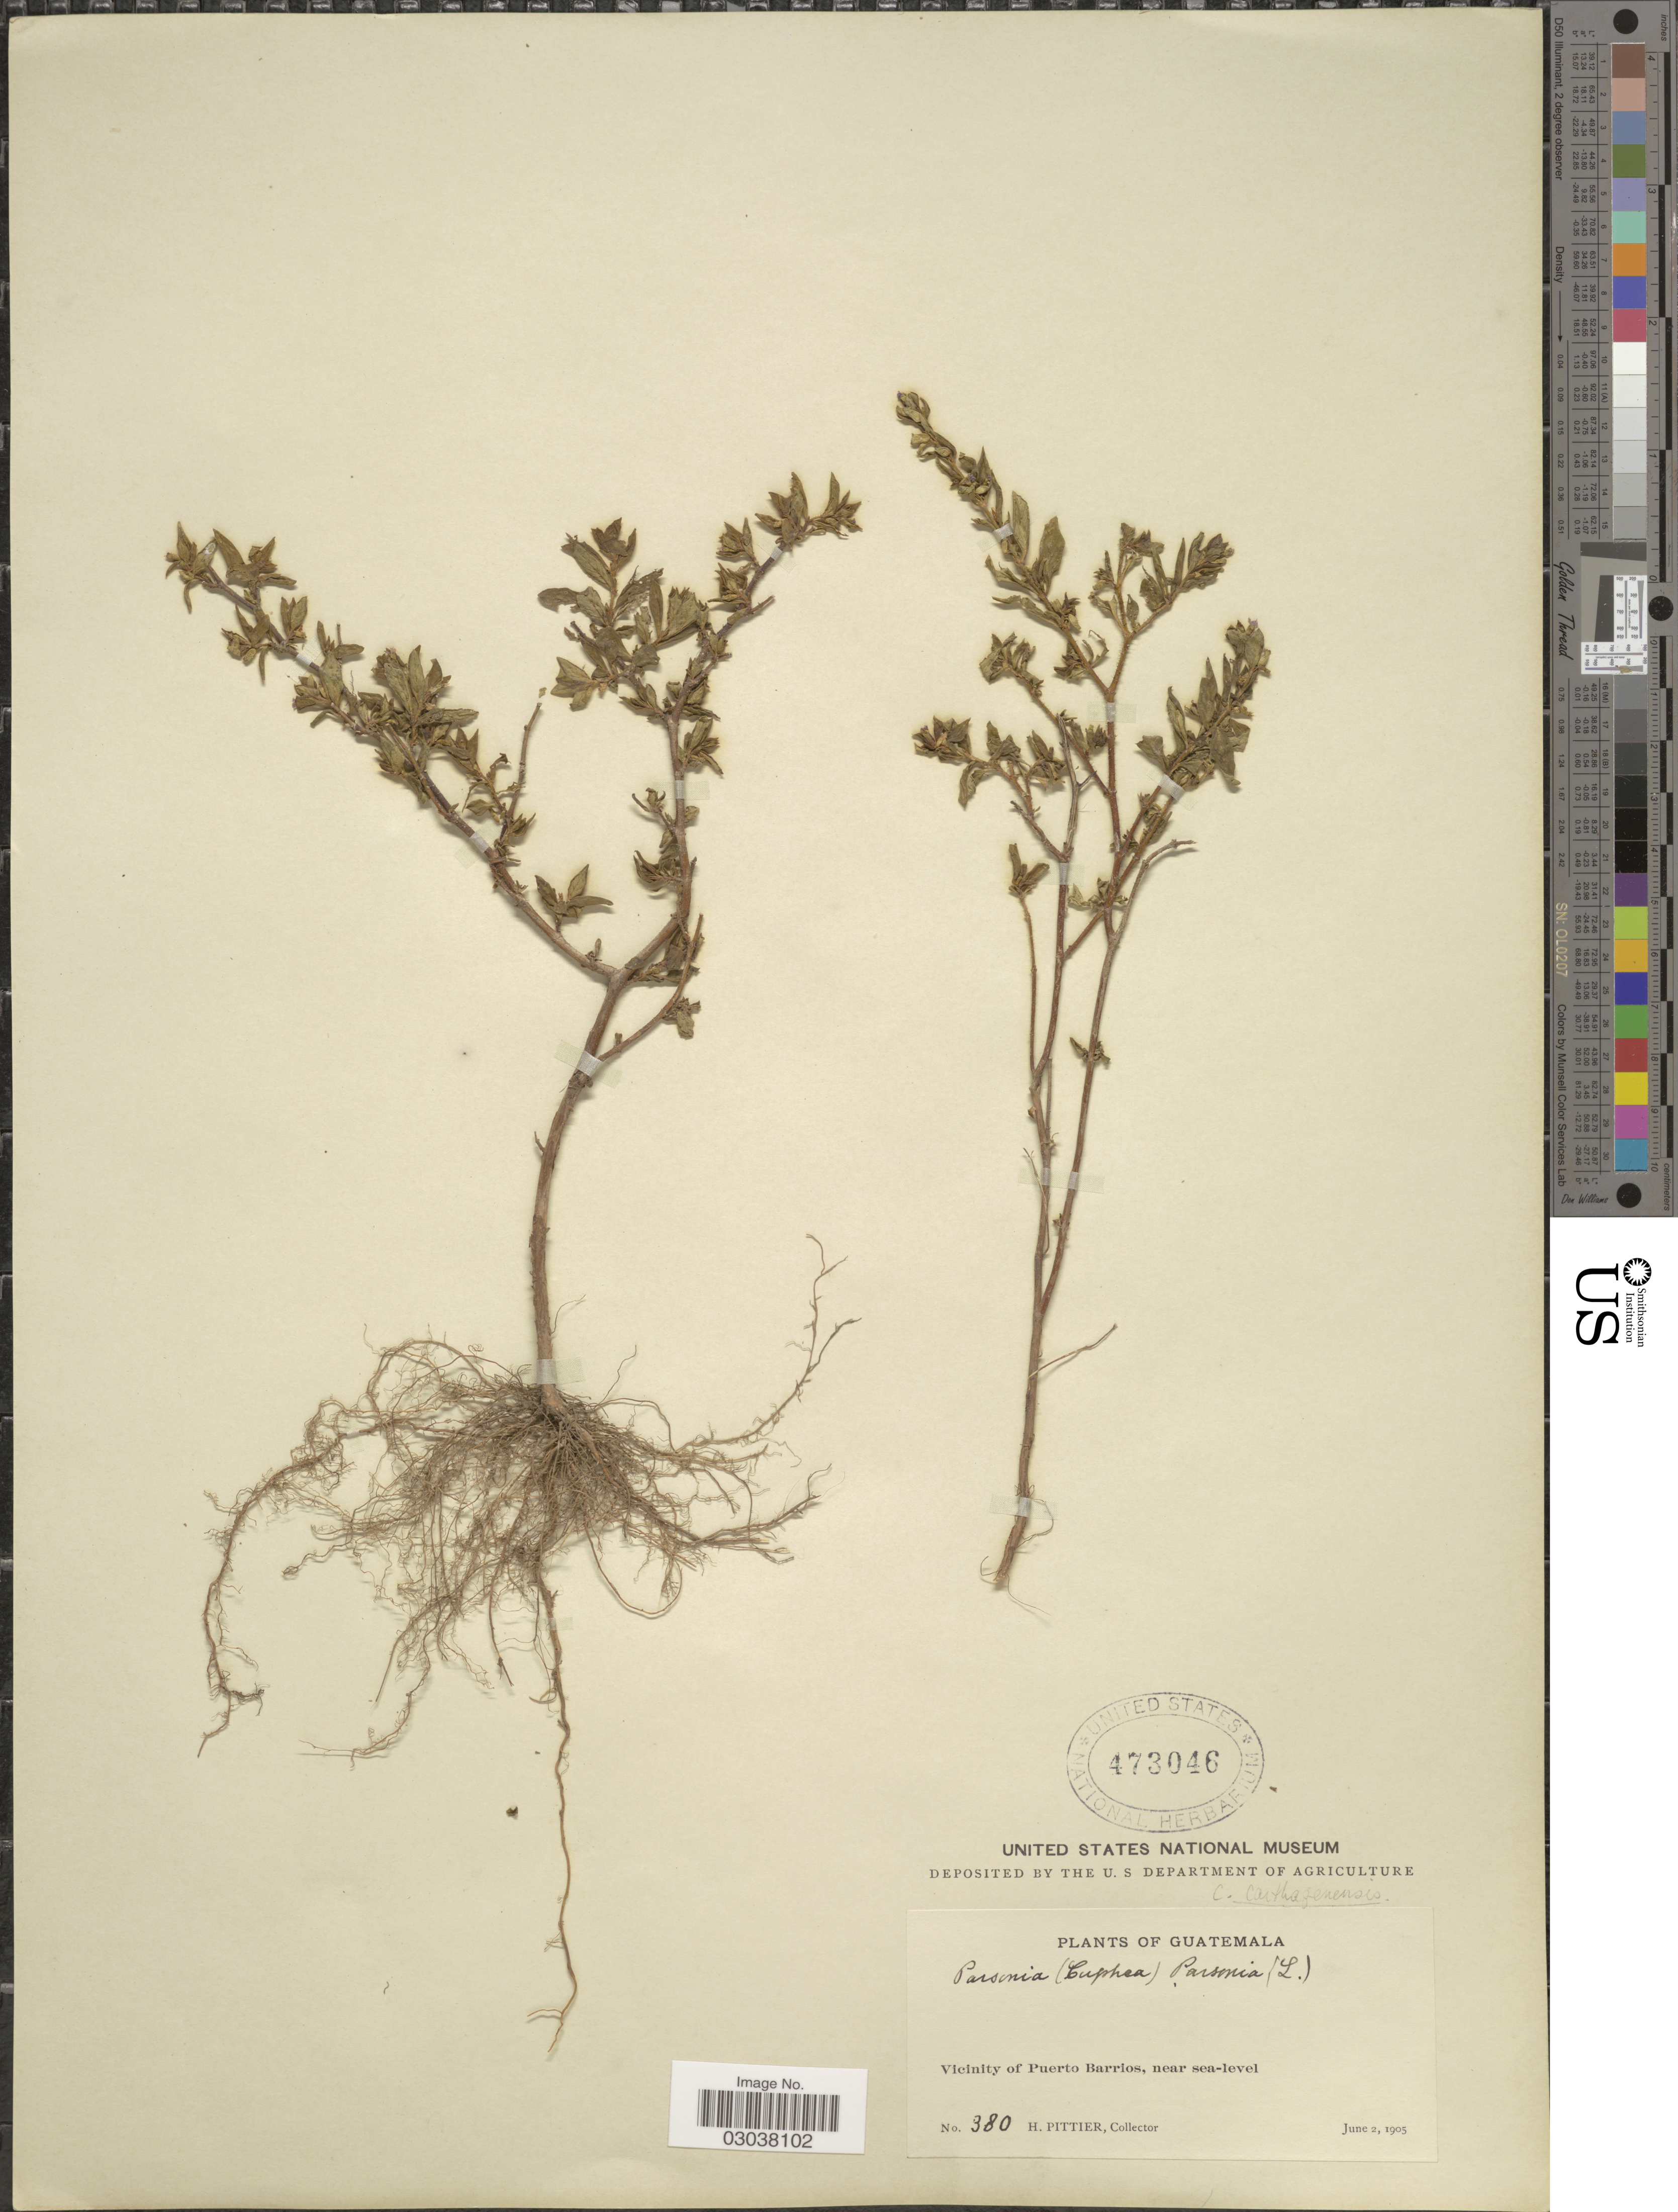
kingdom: Plantae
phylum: Tracheophyta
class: Magnoliopsida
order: Myrtales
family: Lythraceae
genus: Cuphea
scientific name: Cuphea carthagenensis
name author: (Jacq.) J.F. Macbr.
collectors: H. F. Pittier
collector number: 380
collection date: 1905-06-02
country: Guatemala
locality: Vicinity of Puerto Barrios.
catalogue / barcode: US 473046